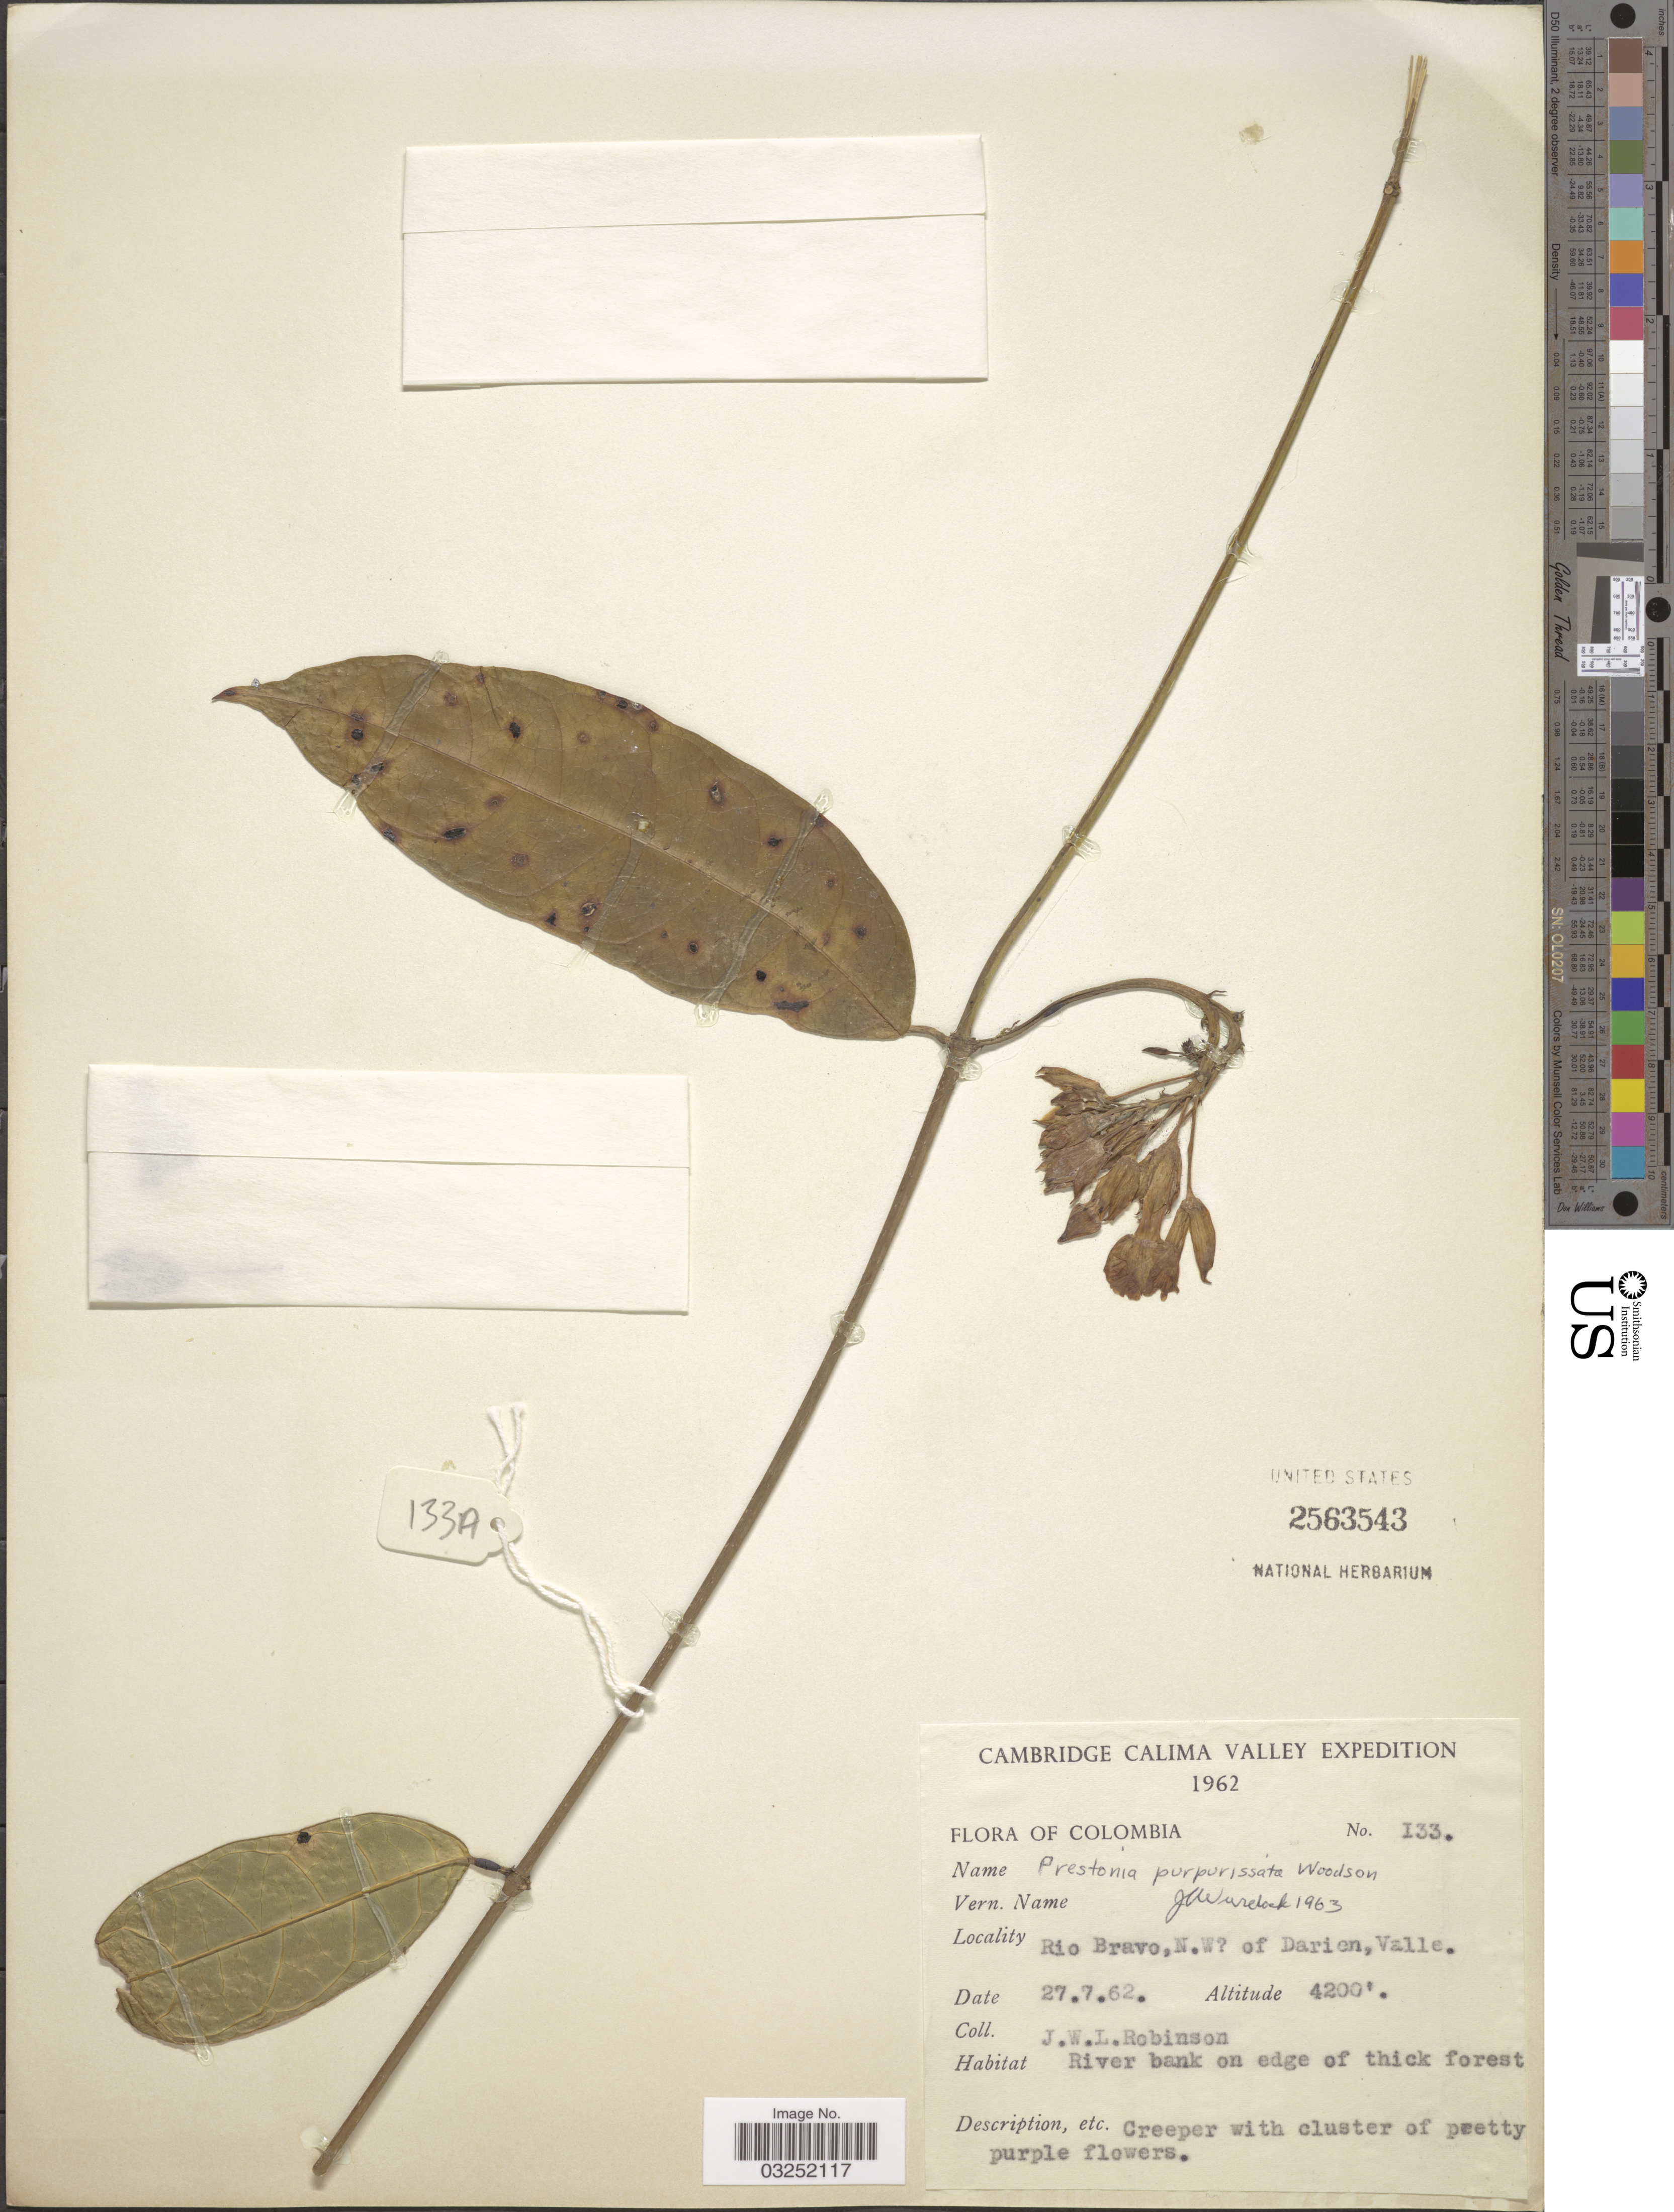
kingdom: Plantae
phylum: Tracheophyta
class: Magnoliopsida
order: Gentianales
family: Apocynaceae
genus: Prestonia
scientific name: Prestonia purpurissata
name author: Woodson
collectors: J. W. Robinson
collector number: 133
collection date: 1962-07-27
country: Colombia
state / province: Valle del Cauca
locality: Calima Valley, Rio Bravo, N.W. [unsure placement] of Darien, Valle.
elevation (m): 1280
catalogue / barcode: US 2563543